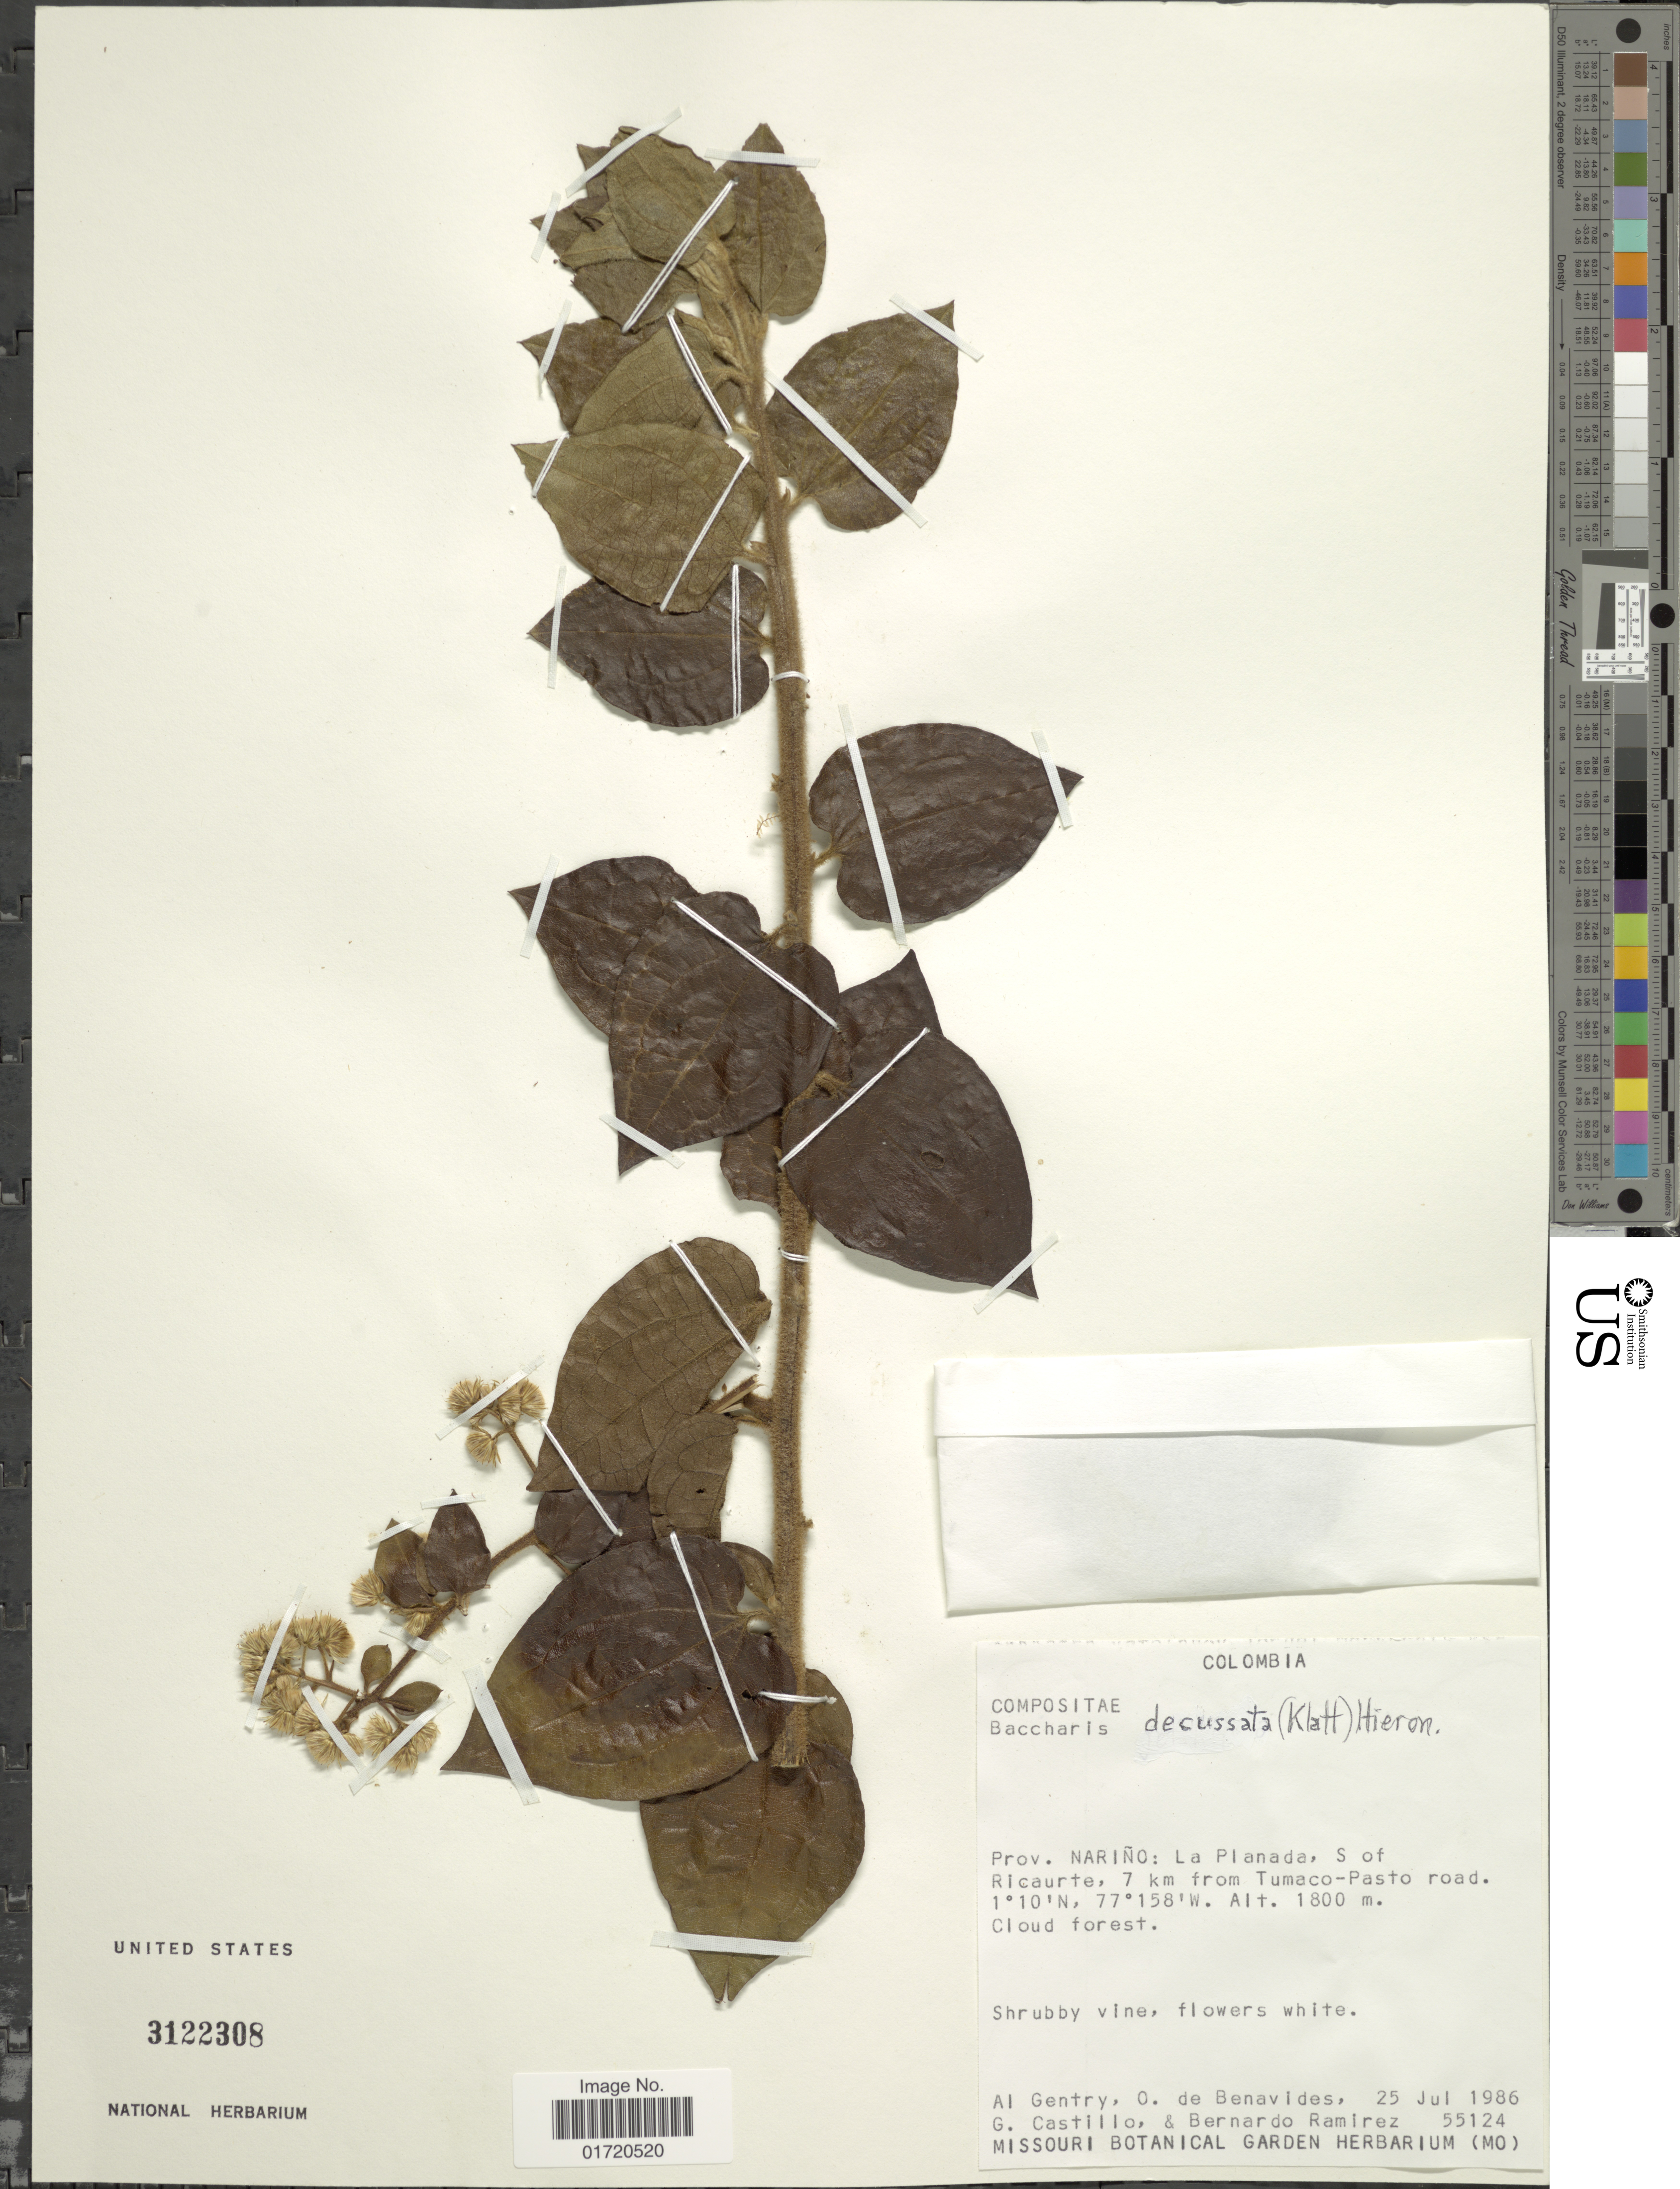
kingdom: Plantae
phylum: Tracheophyta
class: Magnoliopsida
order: Asterales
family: Asteraceae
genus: Baccharis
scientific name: Baccharis decussata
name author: (Klatt) Hieron.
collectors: A. H. Gentry, Olga S. de Benavides, G. Castillo & B. Ramírez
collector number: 55124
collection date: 1986-07-25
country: Colombia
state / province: Nariño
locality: La Planada, S of Ricaurte, 7 km from Tumaco-Pasto road.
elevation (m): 1800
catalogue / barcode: US 3122308